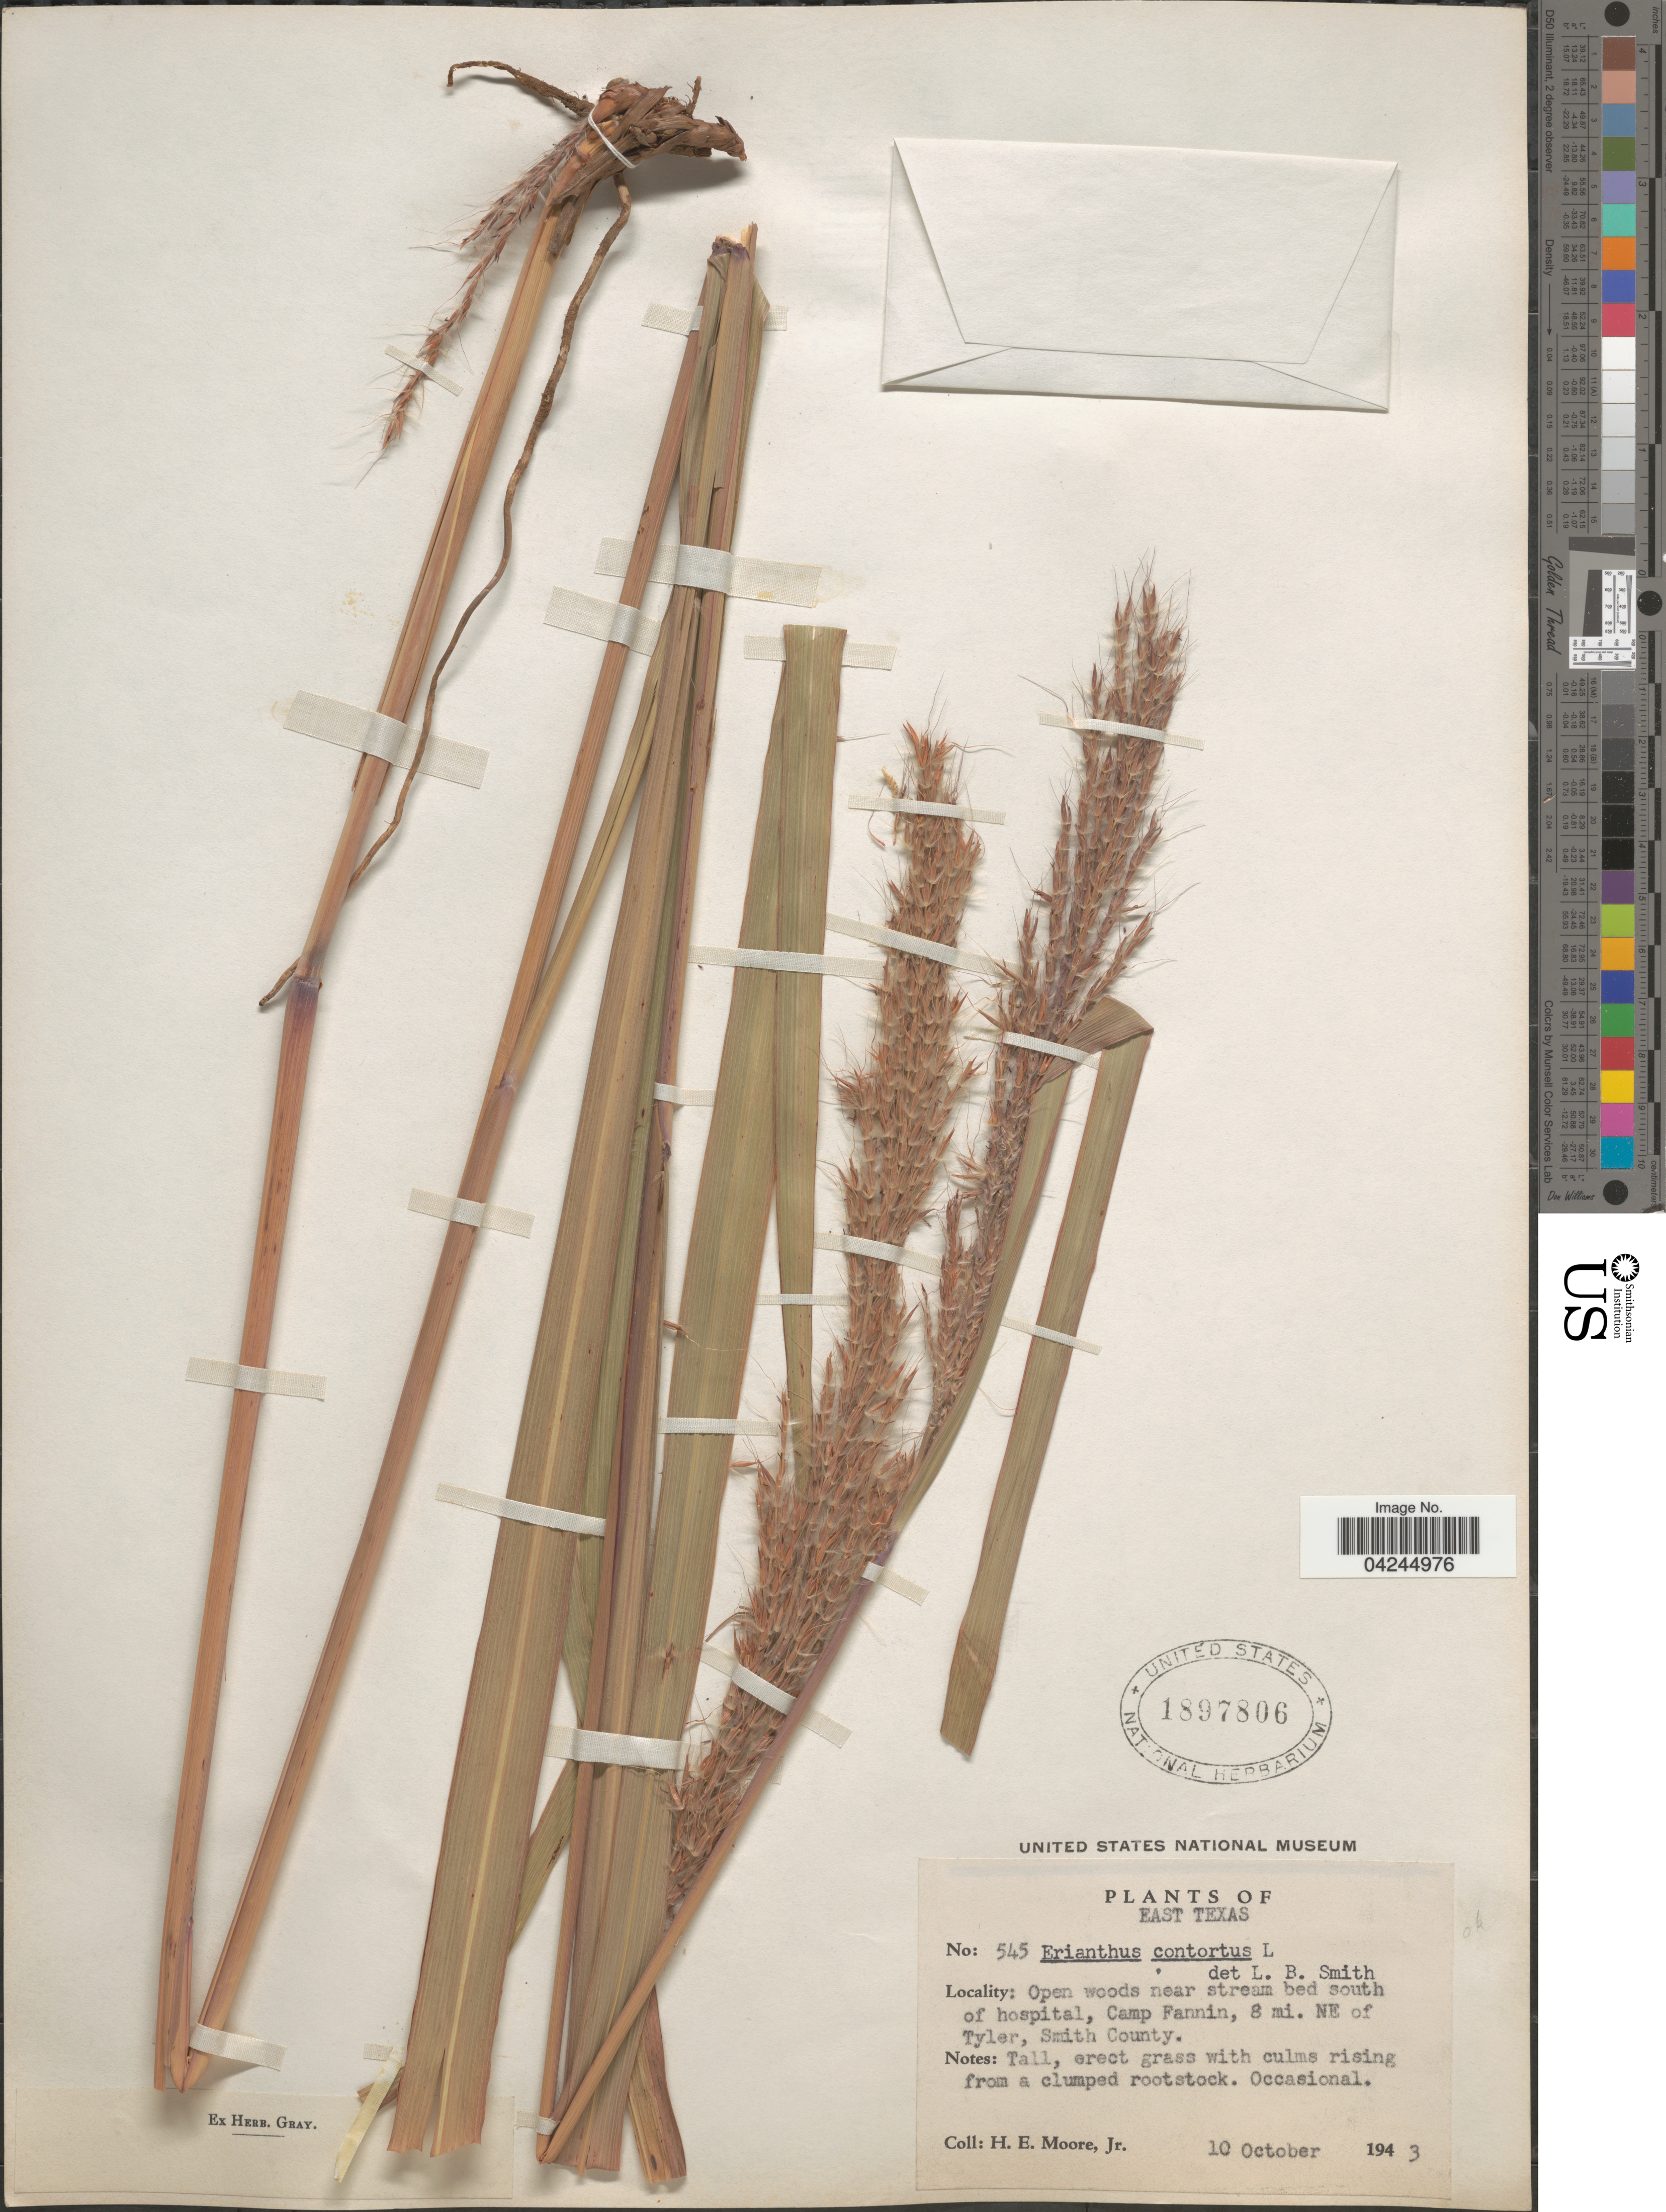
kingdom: Plantae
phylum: Tracheophyta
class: Liliopsida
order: Poales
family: Poaceae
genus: Erianthus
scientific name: Erianthus brevibarbis var. contortus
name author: (Elliott) D.B. Ward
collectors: H. Moore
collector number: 545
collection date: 1943-10-10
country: United States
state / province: Texas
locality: East Texas. Open woods near stream bed south of hospital, Camp Fannin, 8 mi. NE of Tyler, Smith County.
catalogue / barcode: US 1897806